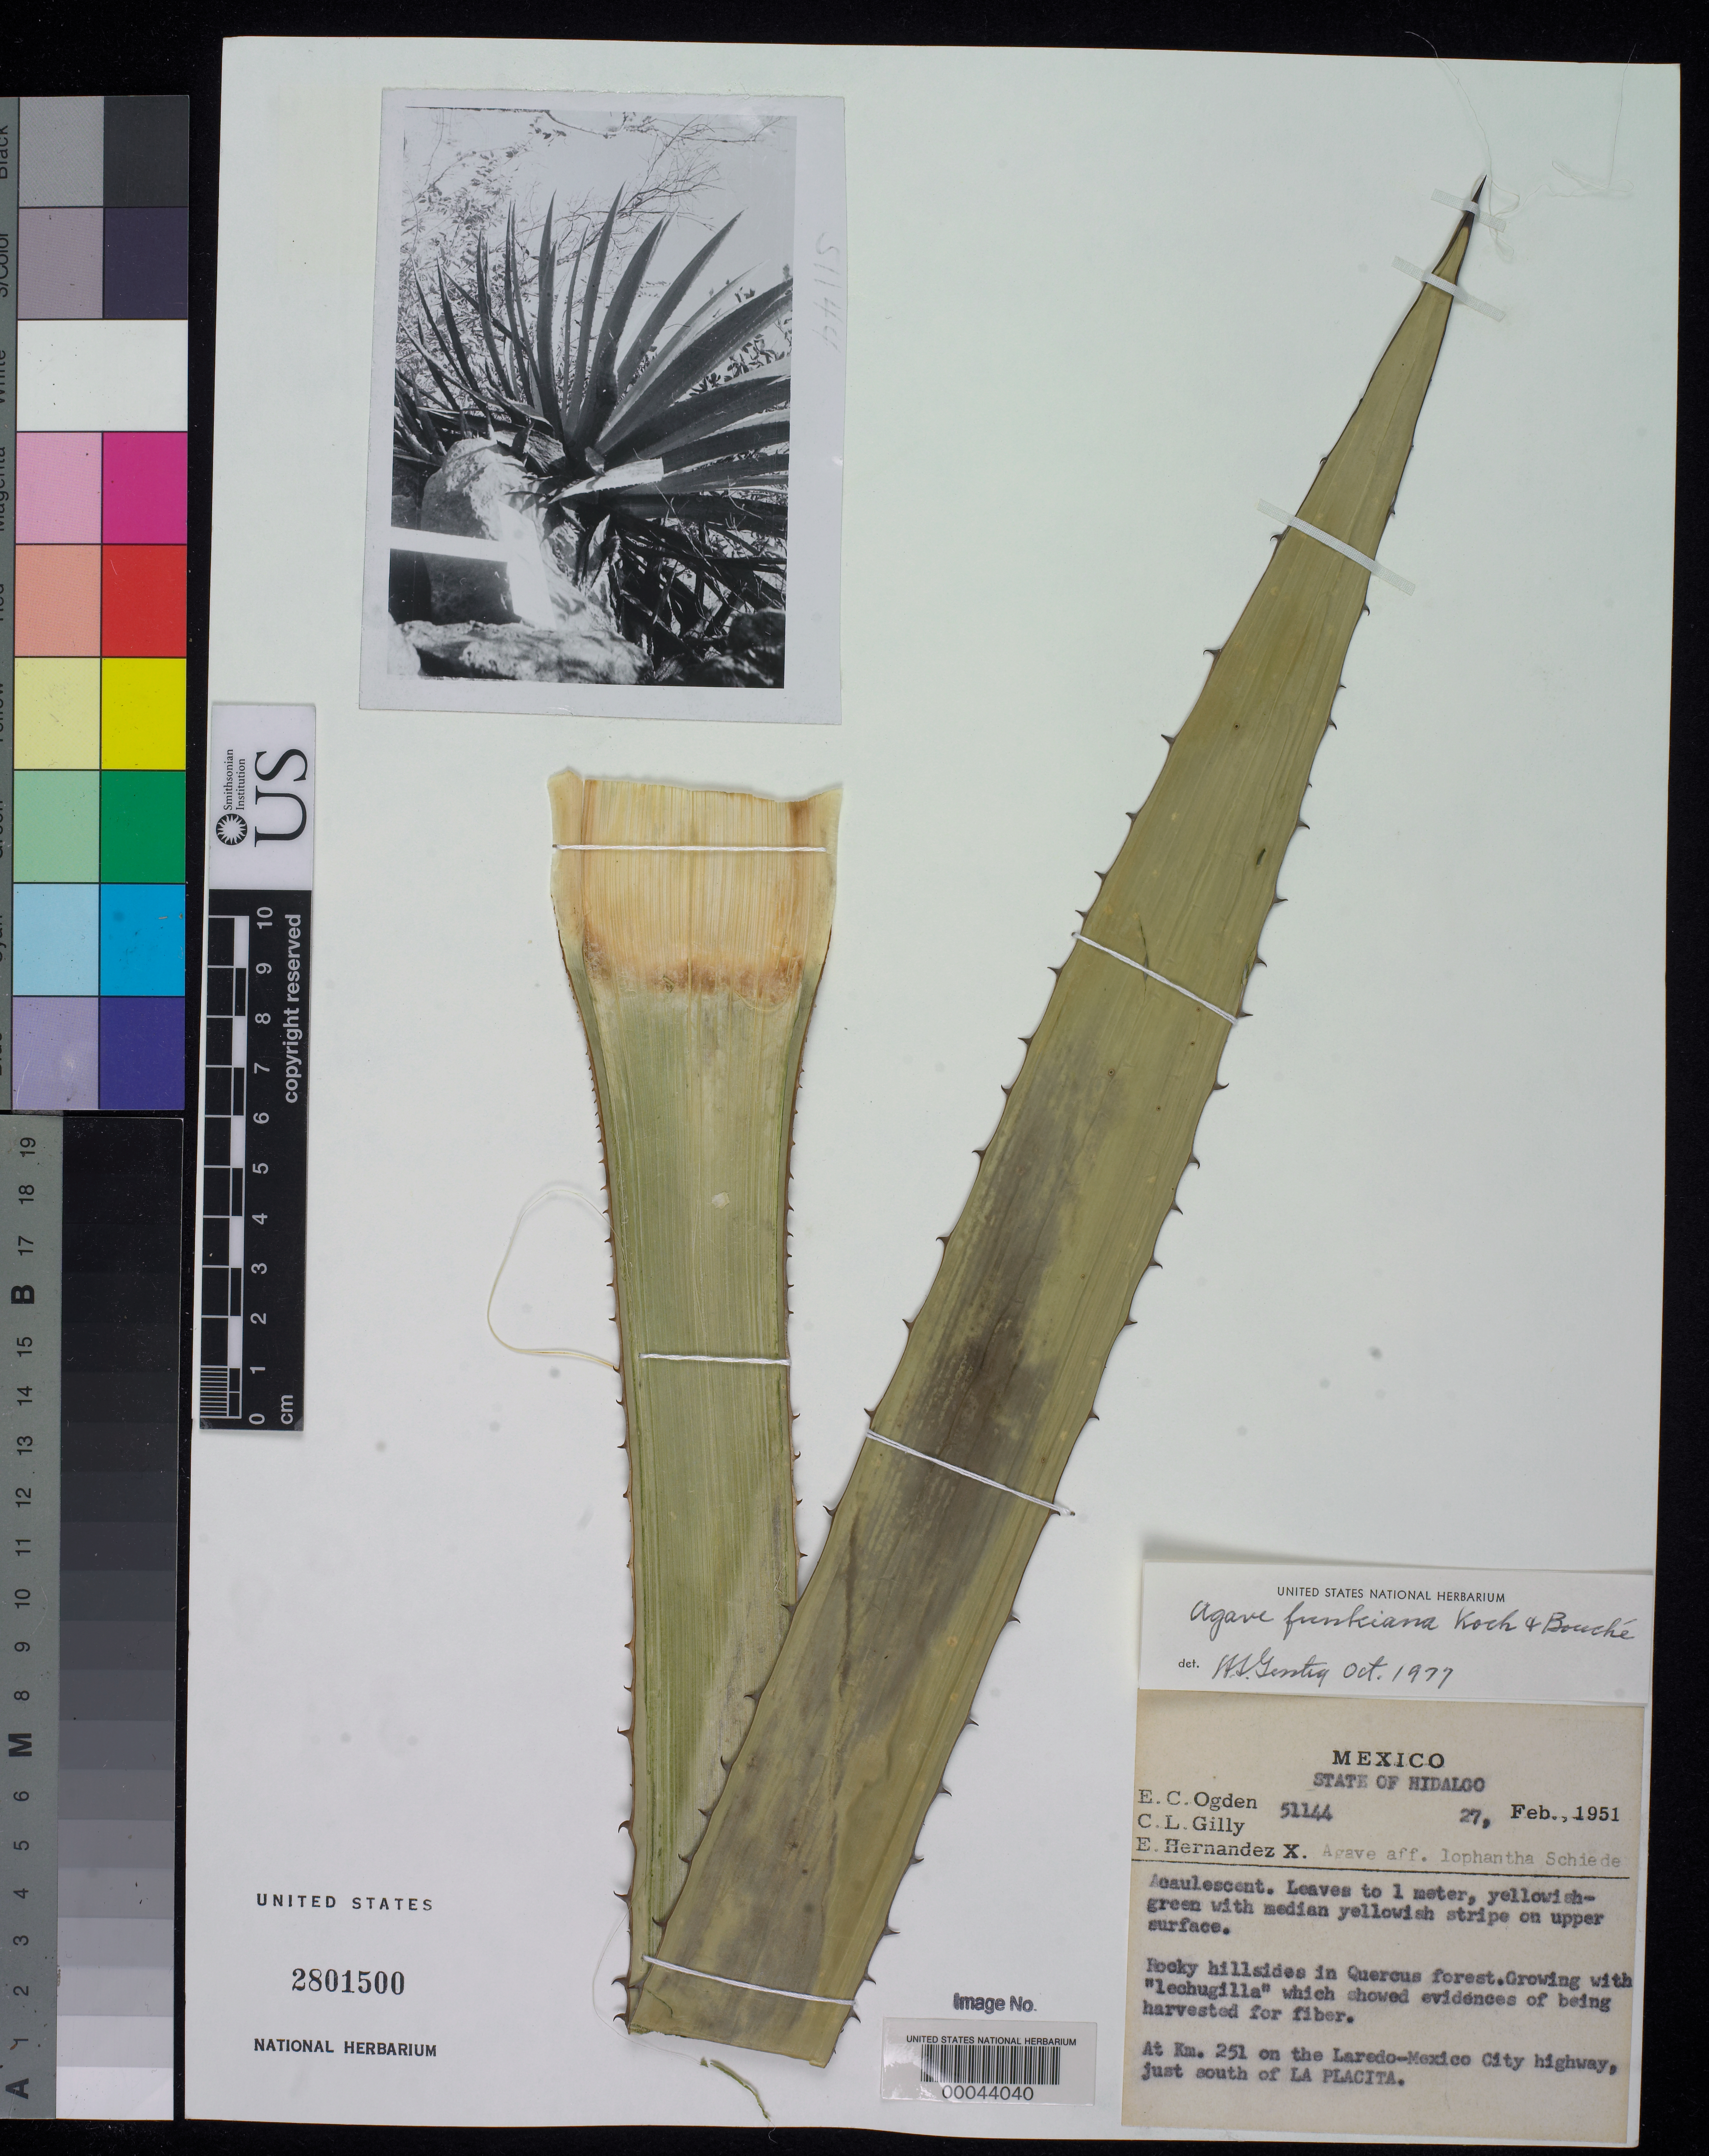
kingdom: Plantae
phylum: Tracheophyta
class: Liliopsida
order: Asparagales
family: Asparagaceae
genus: Agave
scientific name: Agave funkiana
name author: C. Koch & Bouché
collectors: E. C. Ogden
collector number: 51144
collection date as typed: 27 Feb 1951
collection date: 1951-02-27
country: Mexico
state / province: Hidalgo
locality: At km 251 on the Laredo-Mexico City highway just S of La Placita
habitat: Rocky hilsides in quercus forest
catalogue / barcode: US 2801500